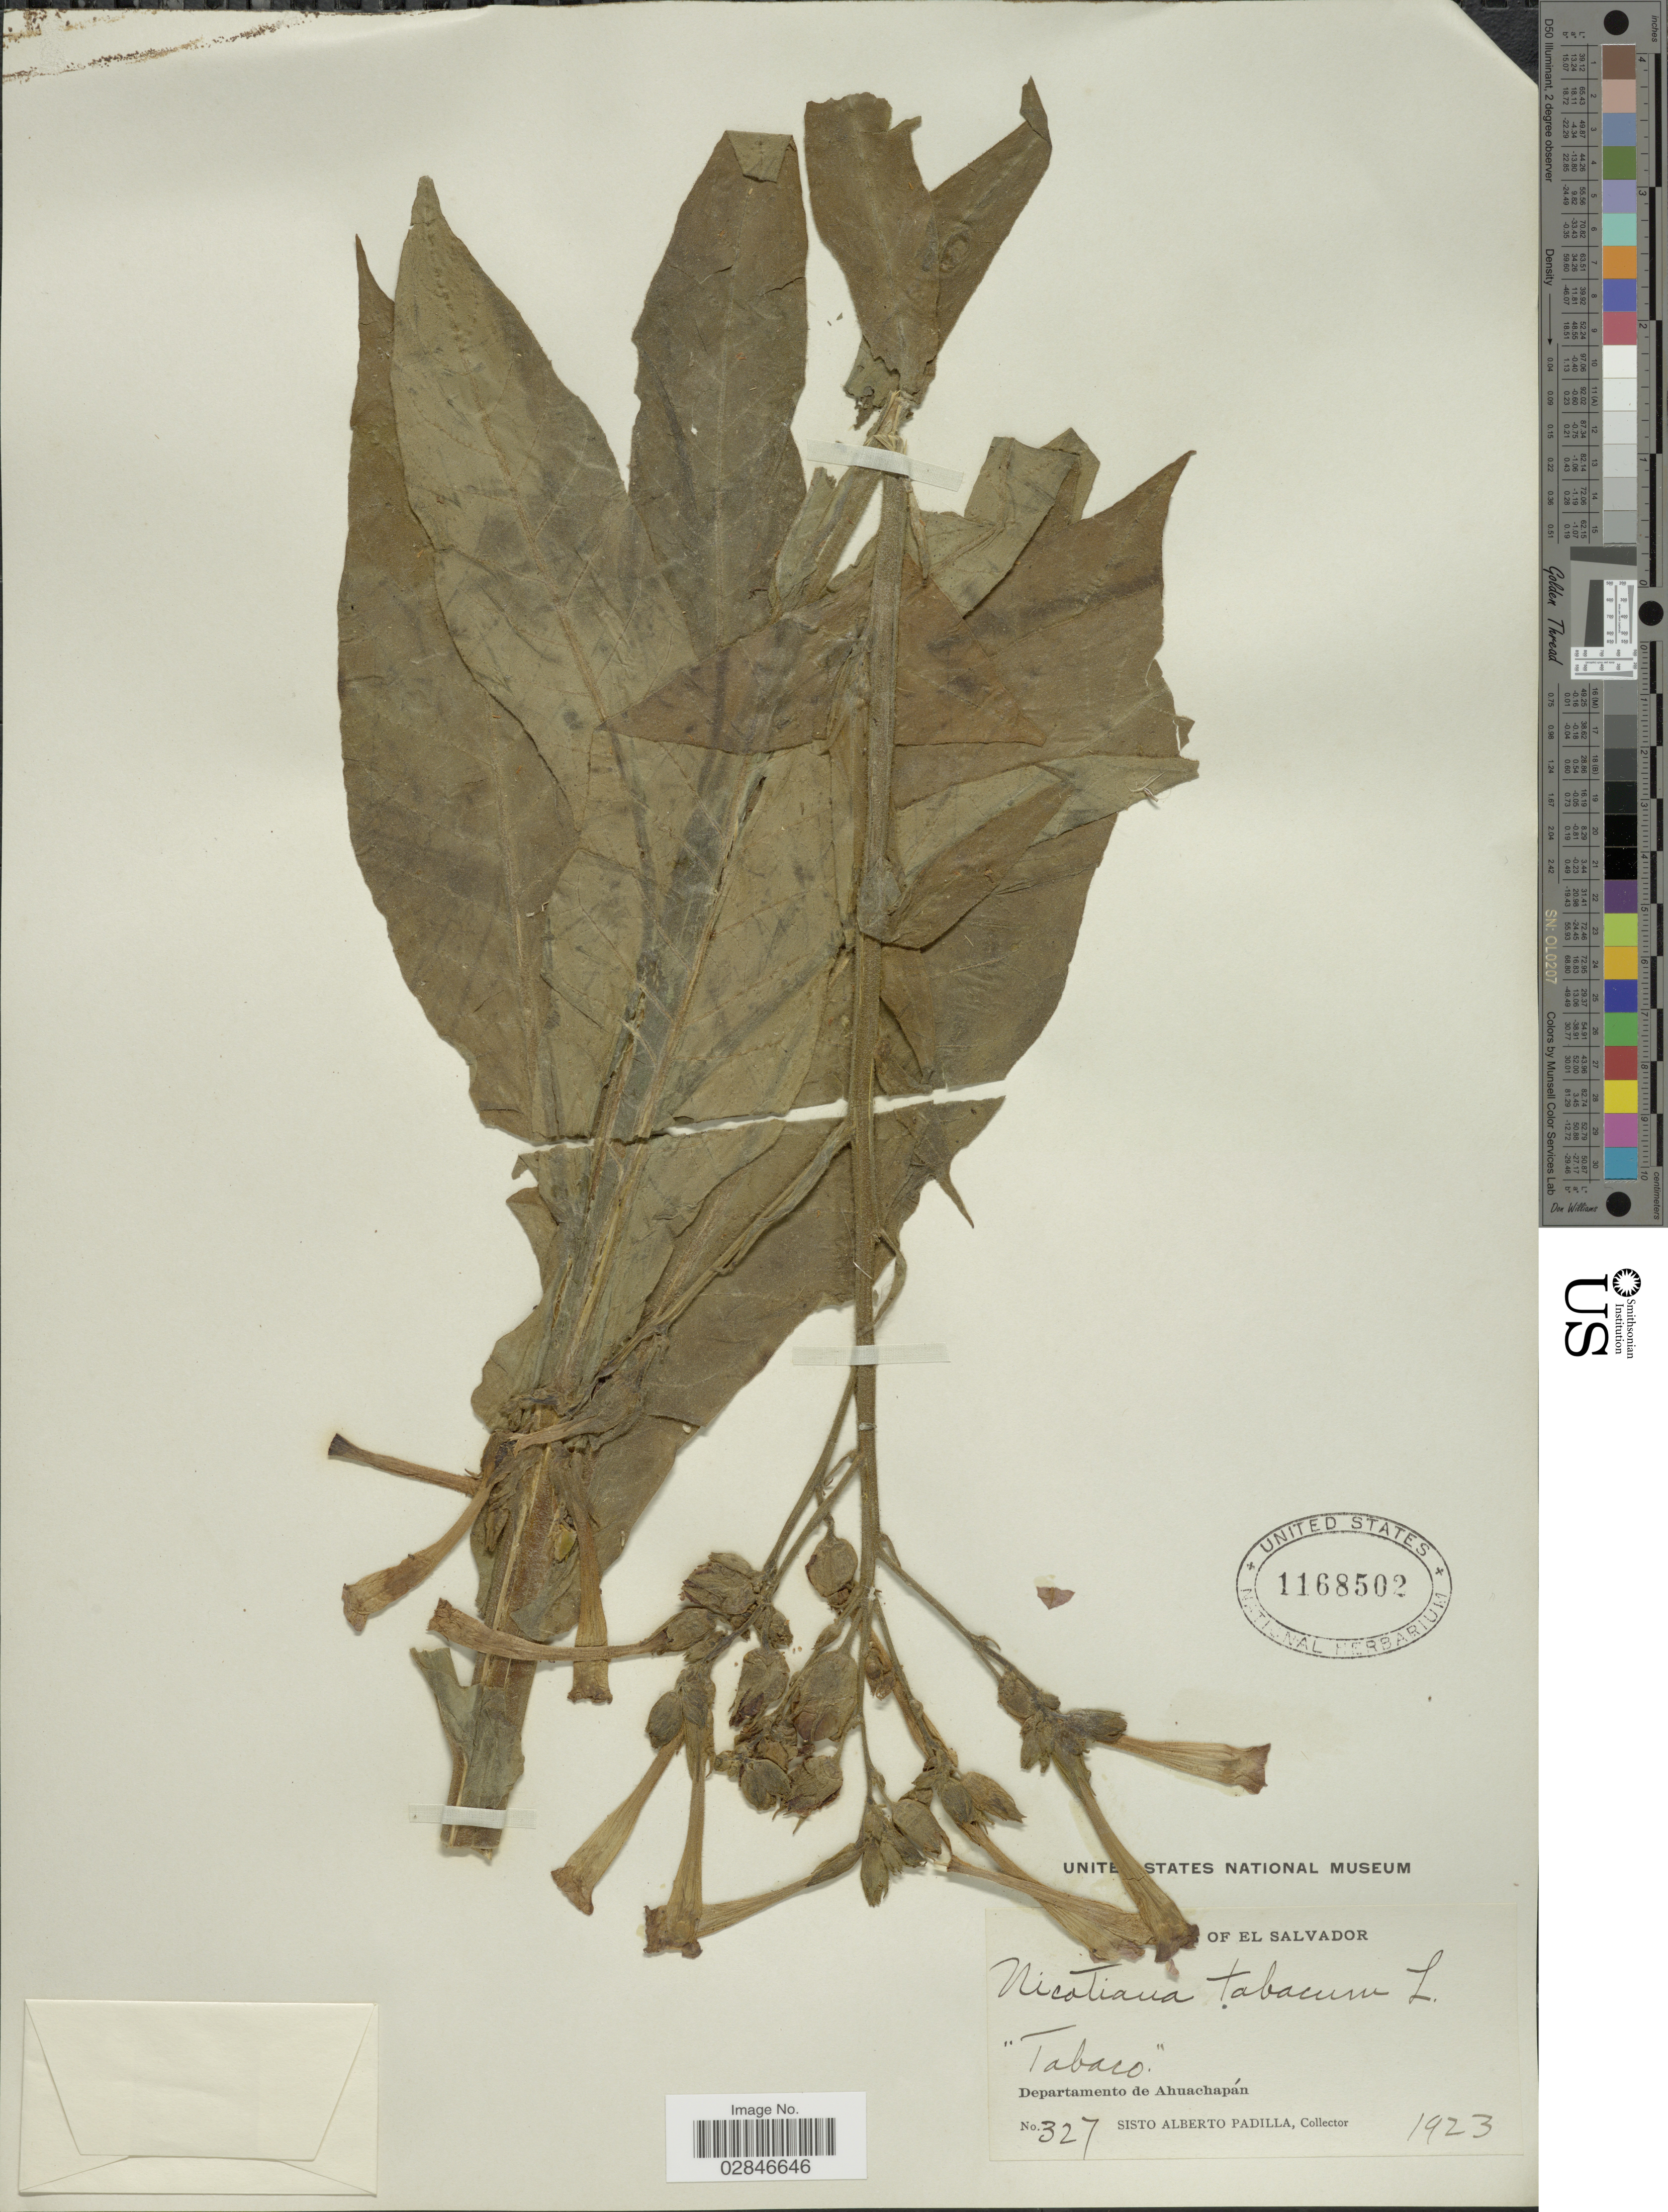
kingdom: Plantae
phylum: Tracheophyta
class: Magnoliopsida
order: Solanales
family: Solanaceae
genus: Nicotiana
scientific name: Nicotiana tabacum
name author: L.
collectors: S. A. Padilla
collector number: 327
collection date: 1923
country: El Salvador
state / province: Ahuachapan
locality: Departamento de Ahuachapán.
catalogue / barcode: US 1168502